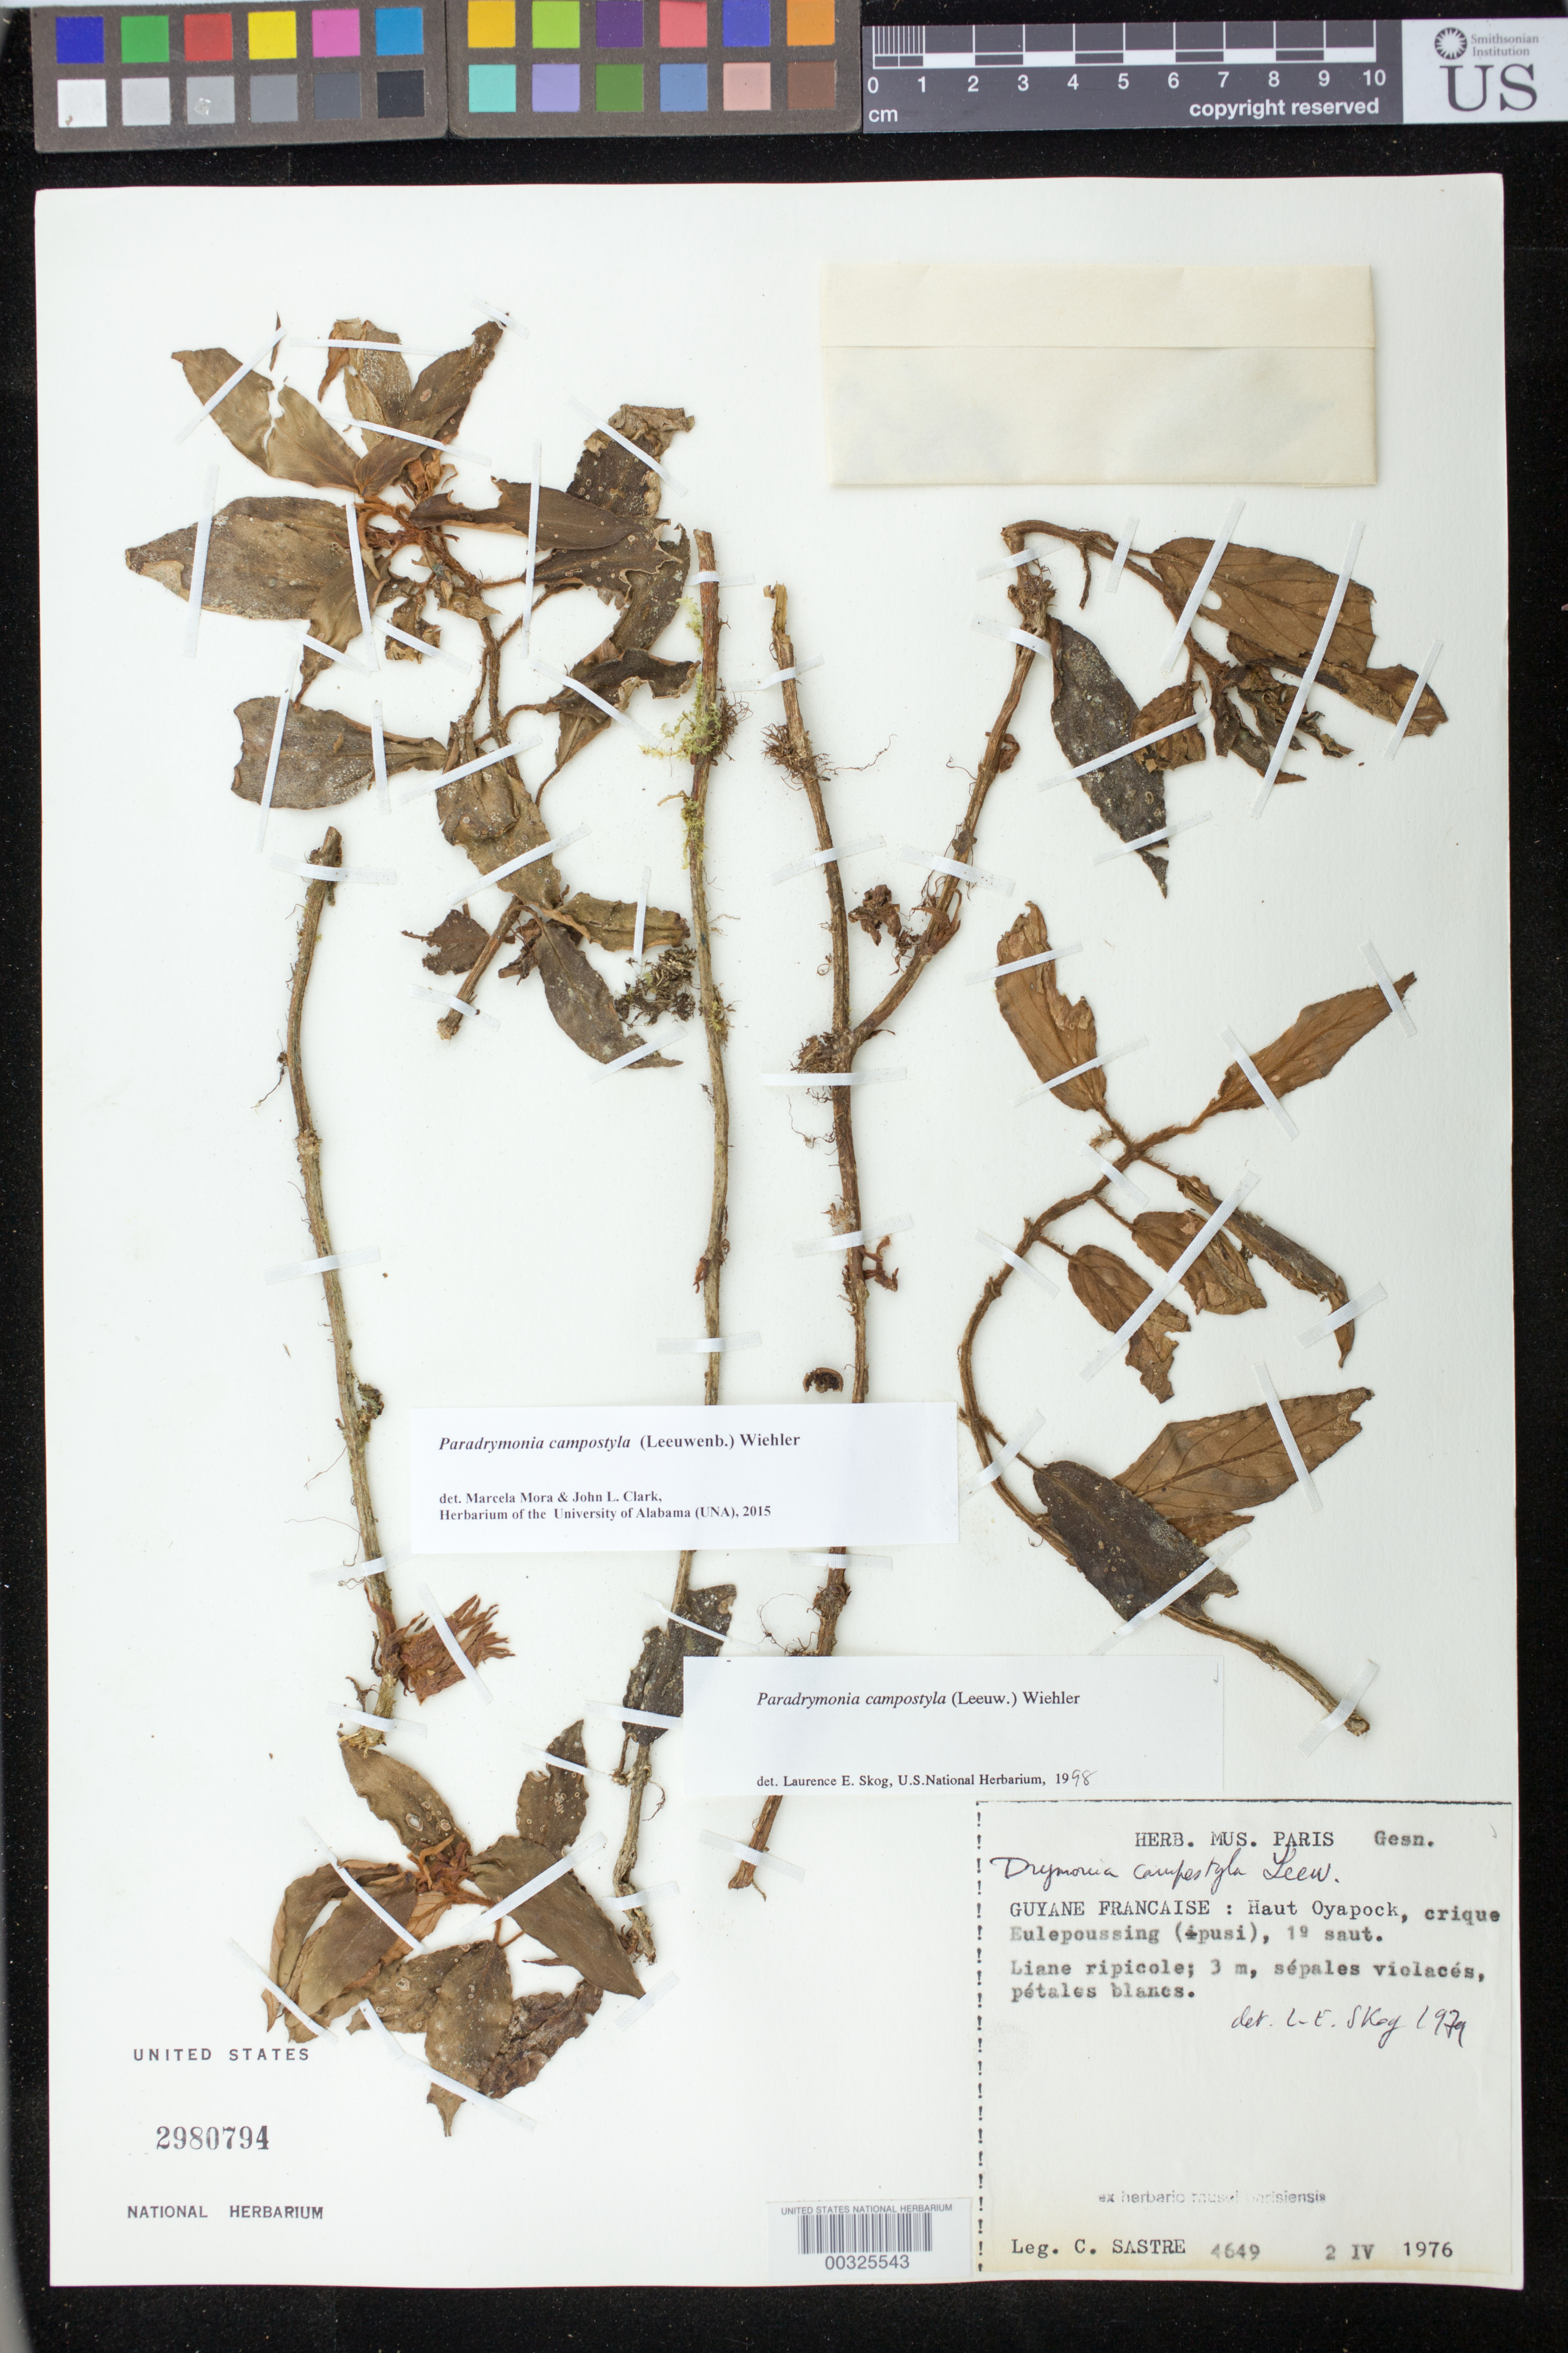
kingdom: Plantae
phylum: Tracheophyta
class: Magnoliopsida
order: Lamiales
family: Gesneriaceae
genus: Paradrymonia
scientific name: Paradrymonia campostyla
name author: (Leeuwenb.) Wiehler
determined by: Skog, Laurence E.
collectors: C. H. L. Sastre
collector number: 4649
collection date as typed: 02 Apr 1976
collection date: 1976-04-02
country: French Guiana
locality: Haut Oyapock, Crique Eulepoussing (-pusi), 1º saut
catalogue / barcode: US 2980794